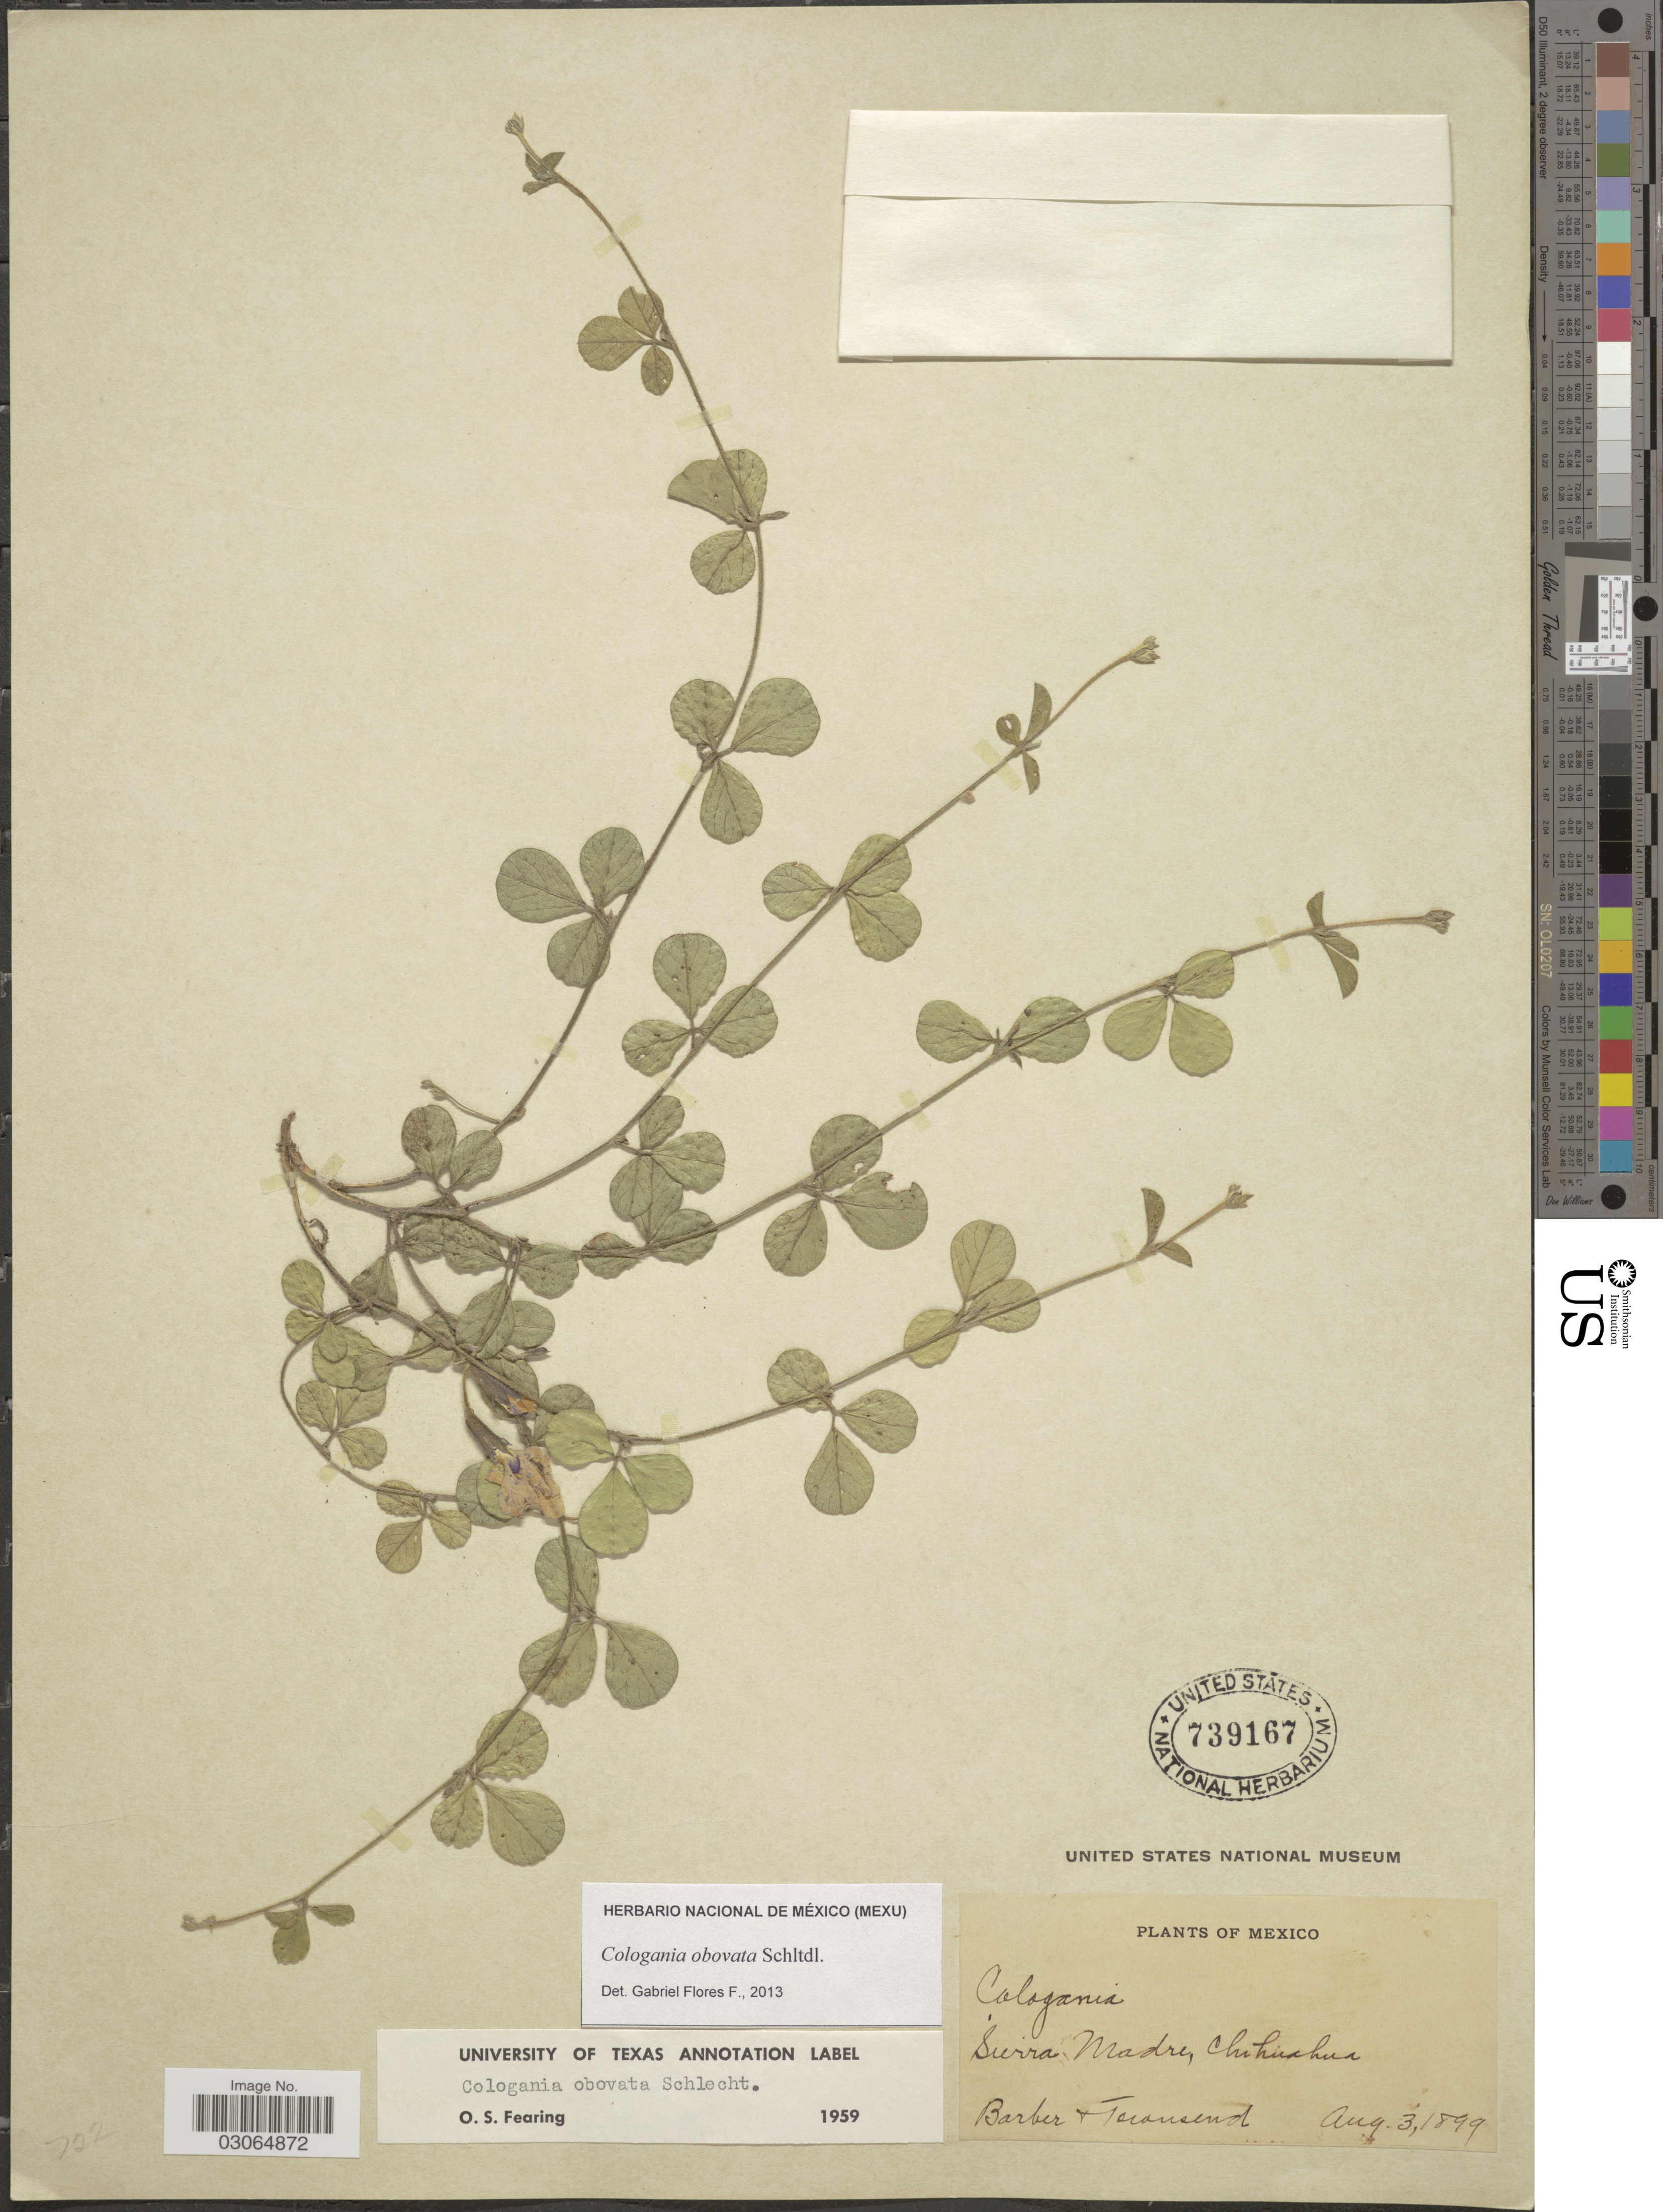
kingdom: Plantae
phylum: Tracheophyta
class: Magnoliopsida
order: Fabales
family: Fabaceae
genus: Cologania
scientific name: Cologania obovata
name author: Schltdl.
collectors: -. Barber & Townsend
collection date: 1899-08-03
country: Mexico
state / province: Chihuahua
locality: Sierra Madre.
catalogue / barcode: US 739167